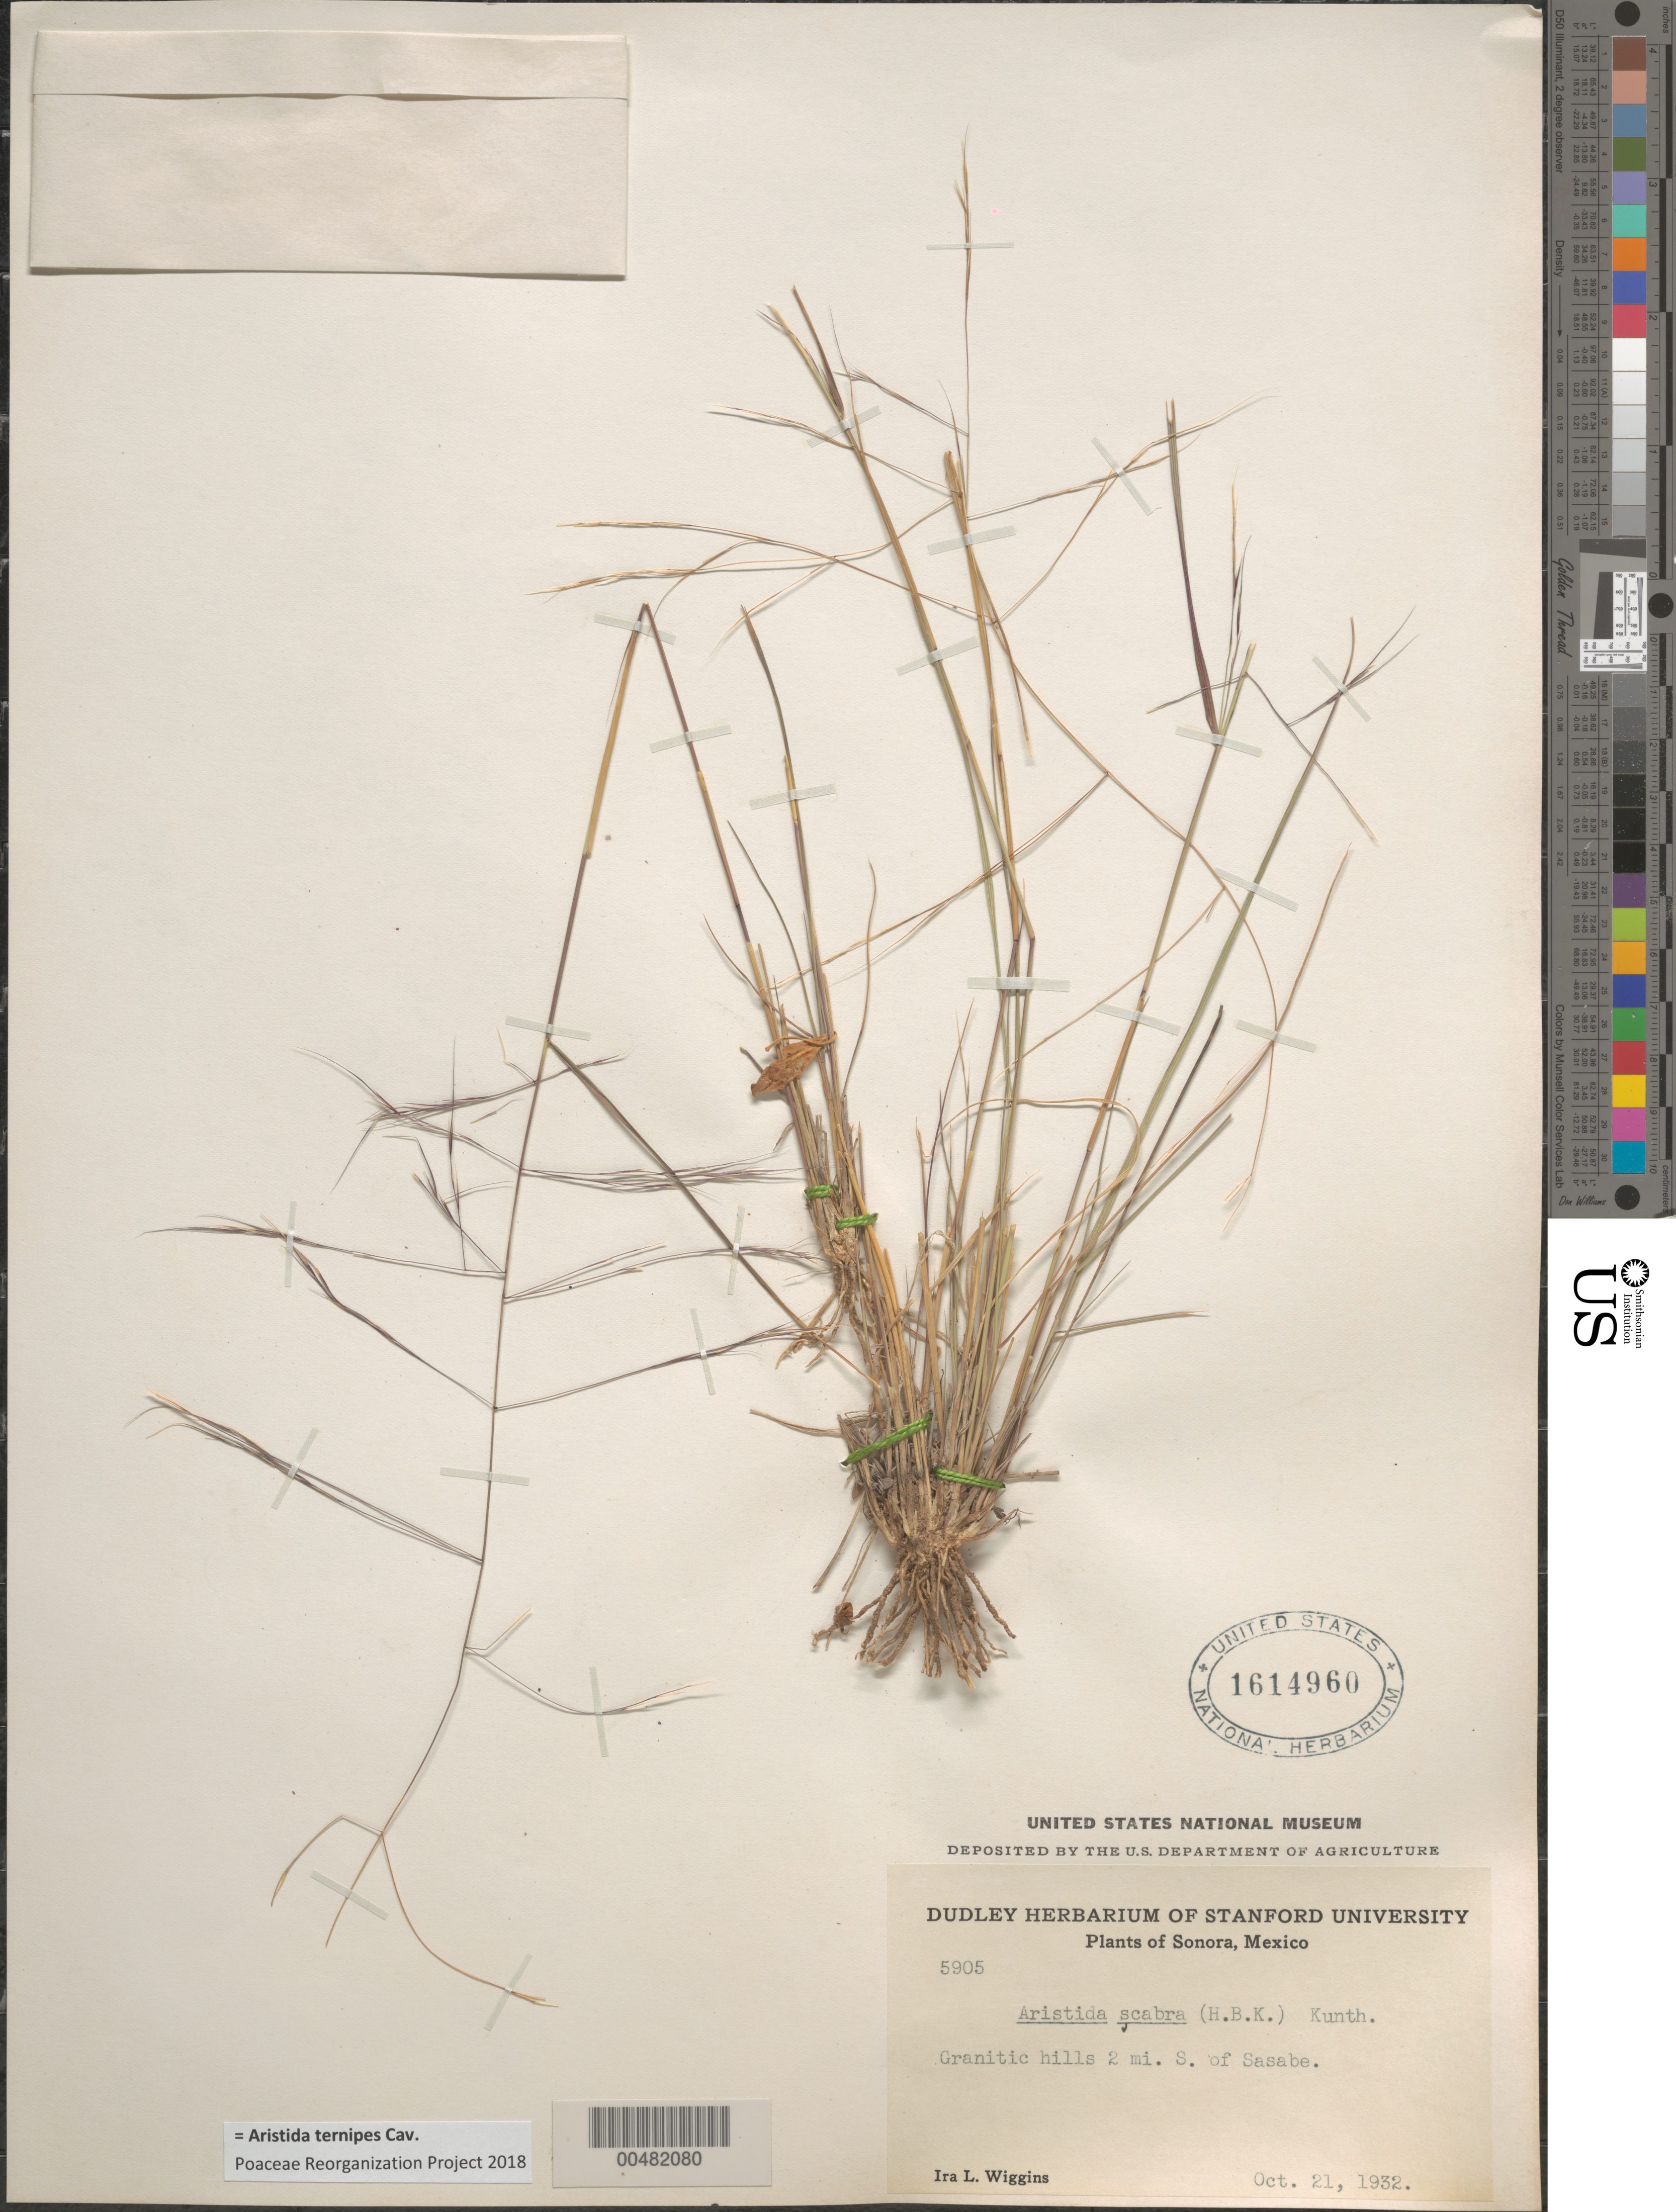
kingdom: Plantae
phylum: Tracheophyta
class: Liliopsida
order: Poales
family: Poaceae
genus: Aristida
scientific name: Aristida ternipes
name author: Cav.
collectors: I. L. Wiggins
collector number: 5905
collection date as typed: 21 Oct 1932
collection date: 1932-10-21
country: Mexico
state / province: Sonora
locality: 2 mi S of Sasabe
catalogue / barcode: US 1614960